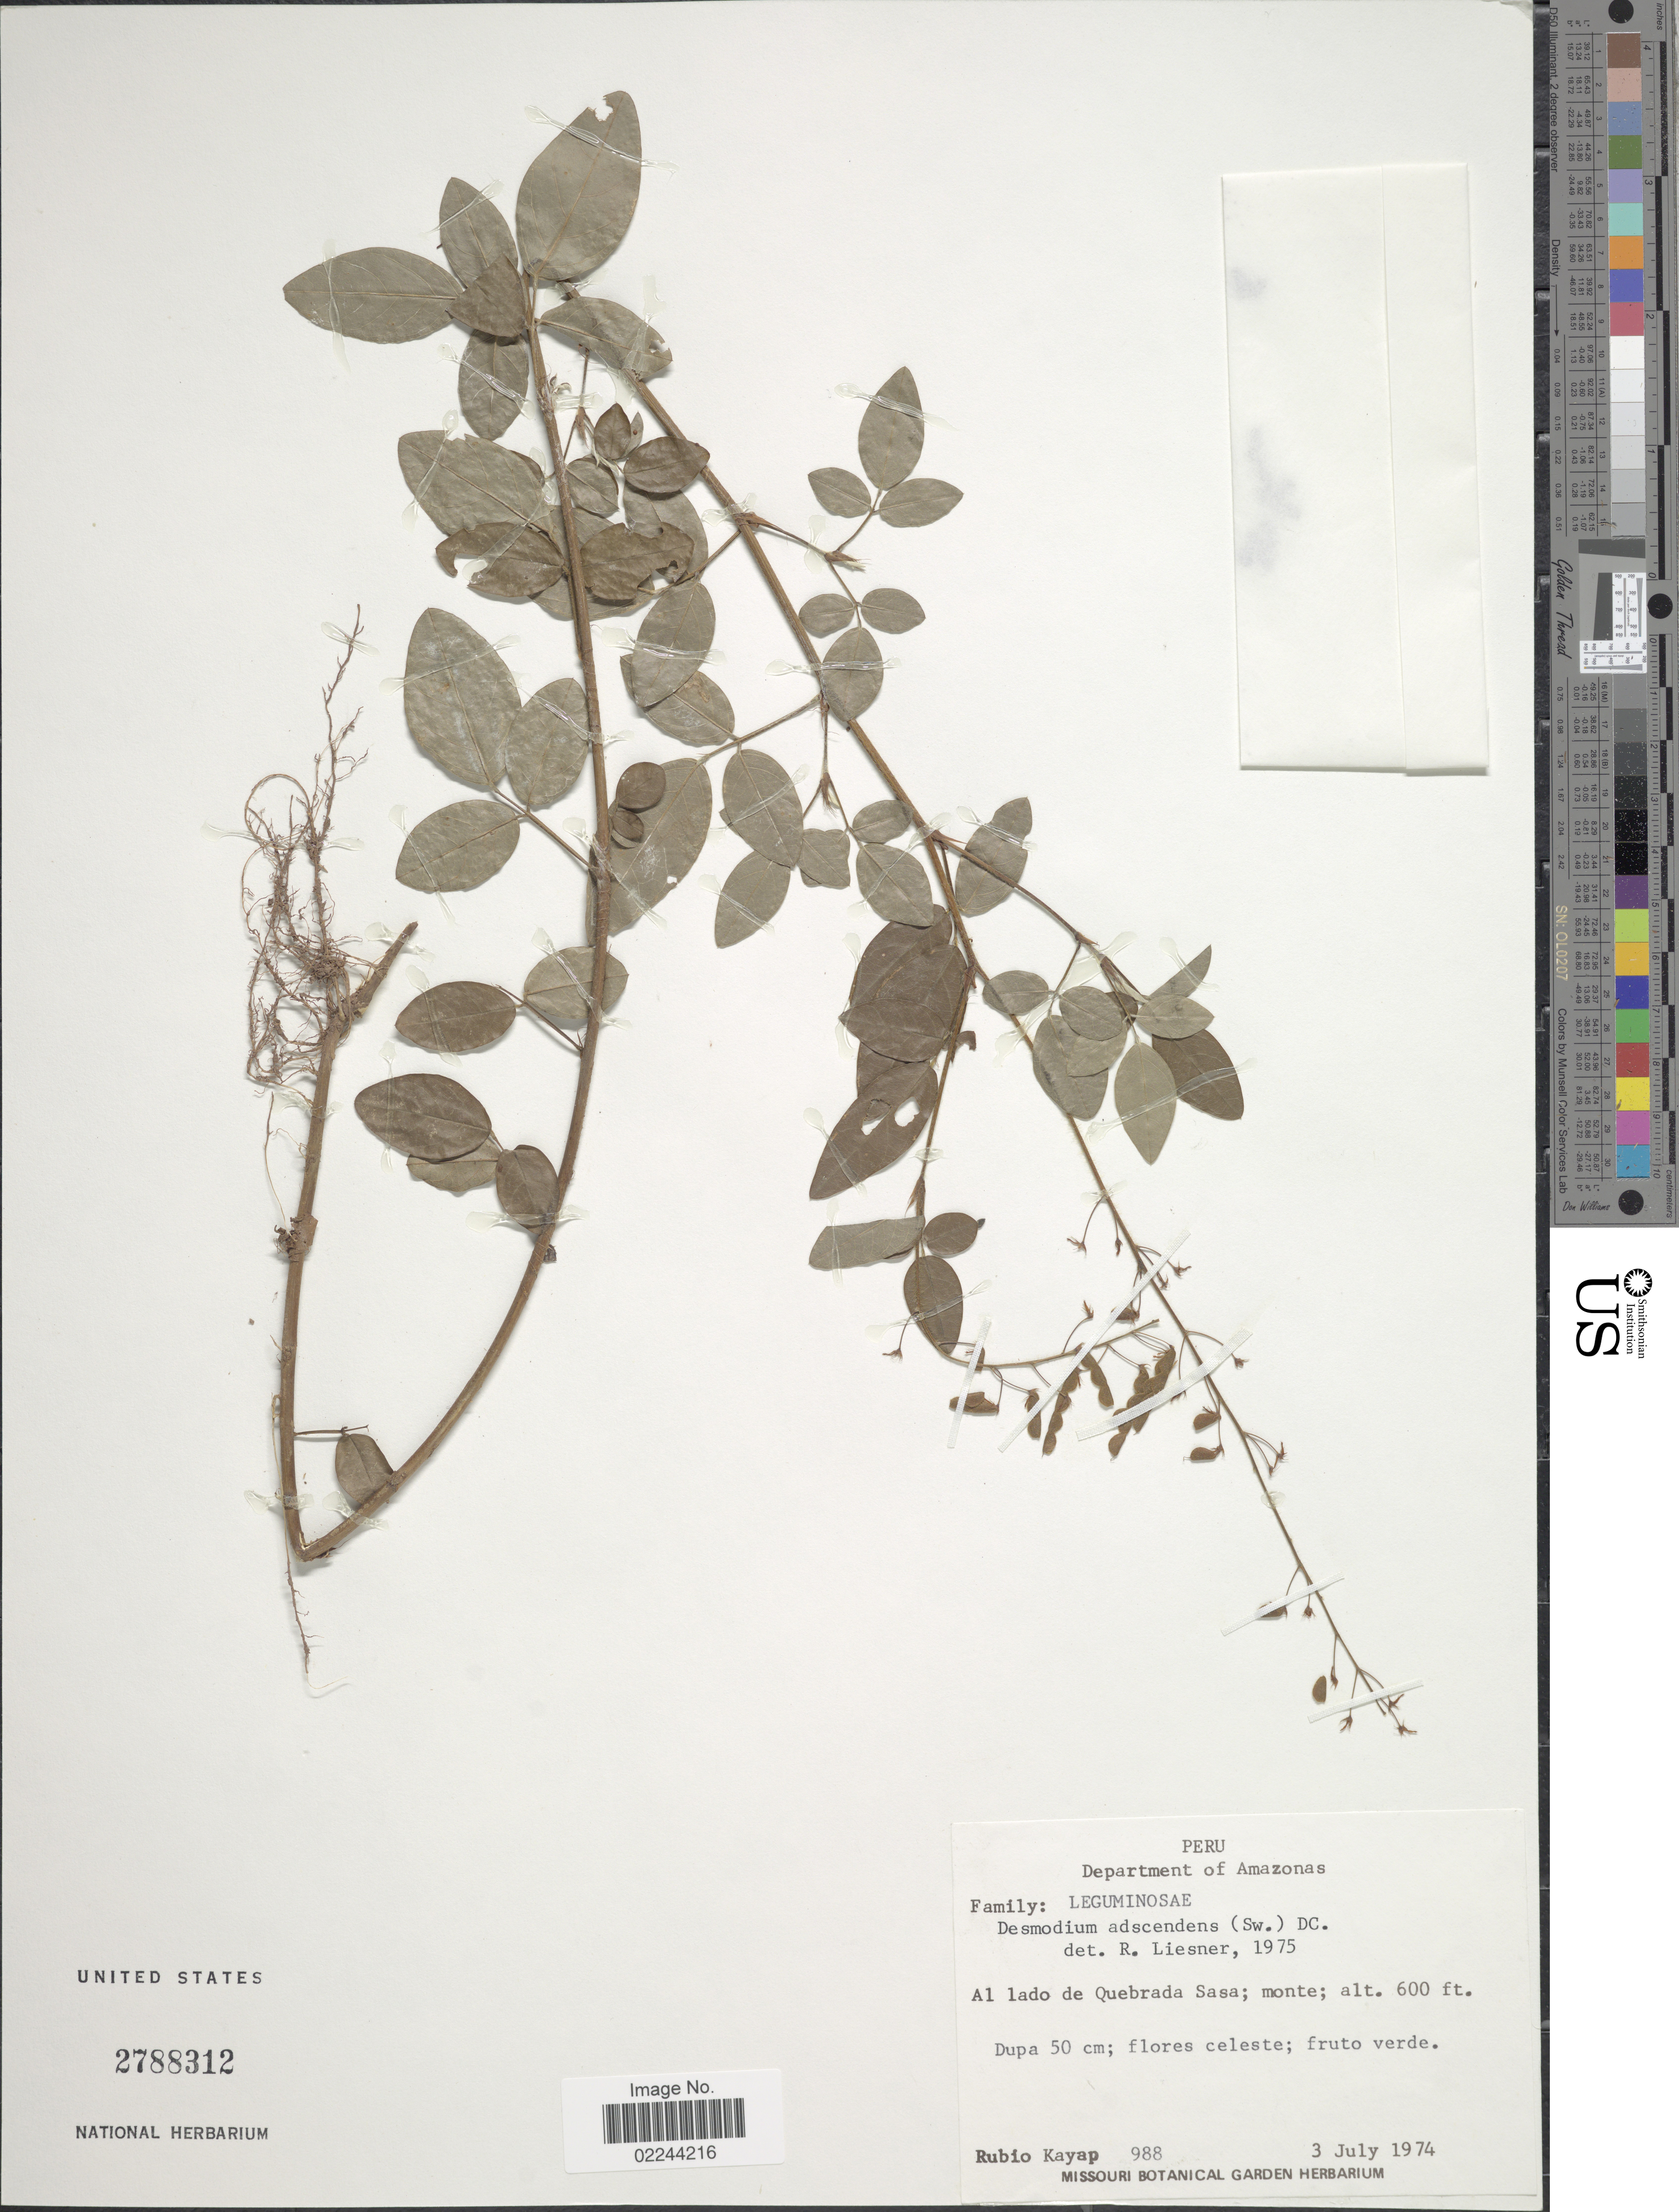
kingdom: Plantae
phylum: Tracheophyta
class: Magnoliopsida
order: Fabales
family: Fabaceae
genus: Grona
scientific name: Grona adscendens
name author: (Sw.) H. Ohashi & K. Ohashi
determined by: Strong, Mark T., (BOT), Smithsonian Institution - National Museum of Natural History (UNITED STATES)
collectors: R. Kayap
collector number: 988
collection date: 1974-07-03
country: Peru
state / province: Amazonas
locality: Al lado de Quebrada Sasa; monte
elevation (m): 183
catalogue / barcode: US 2788312